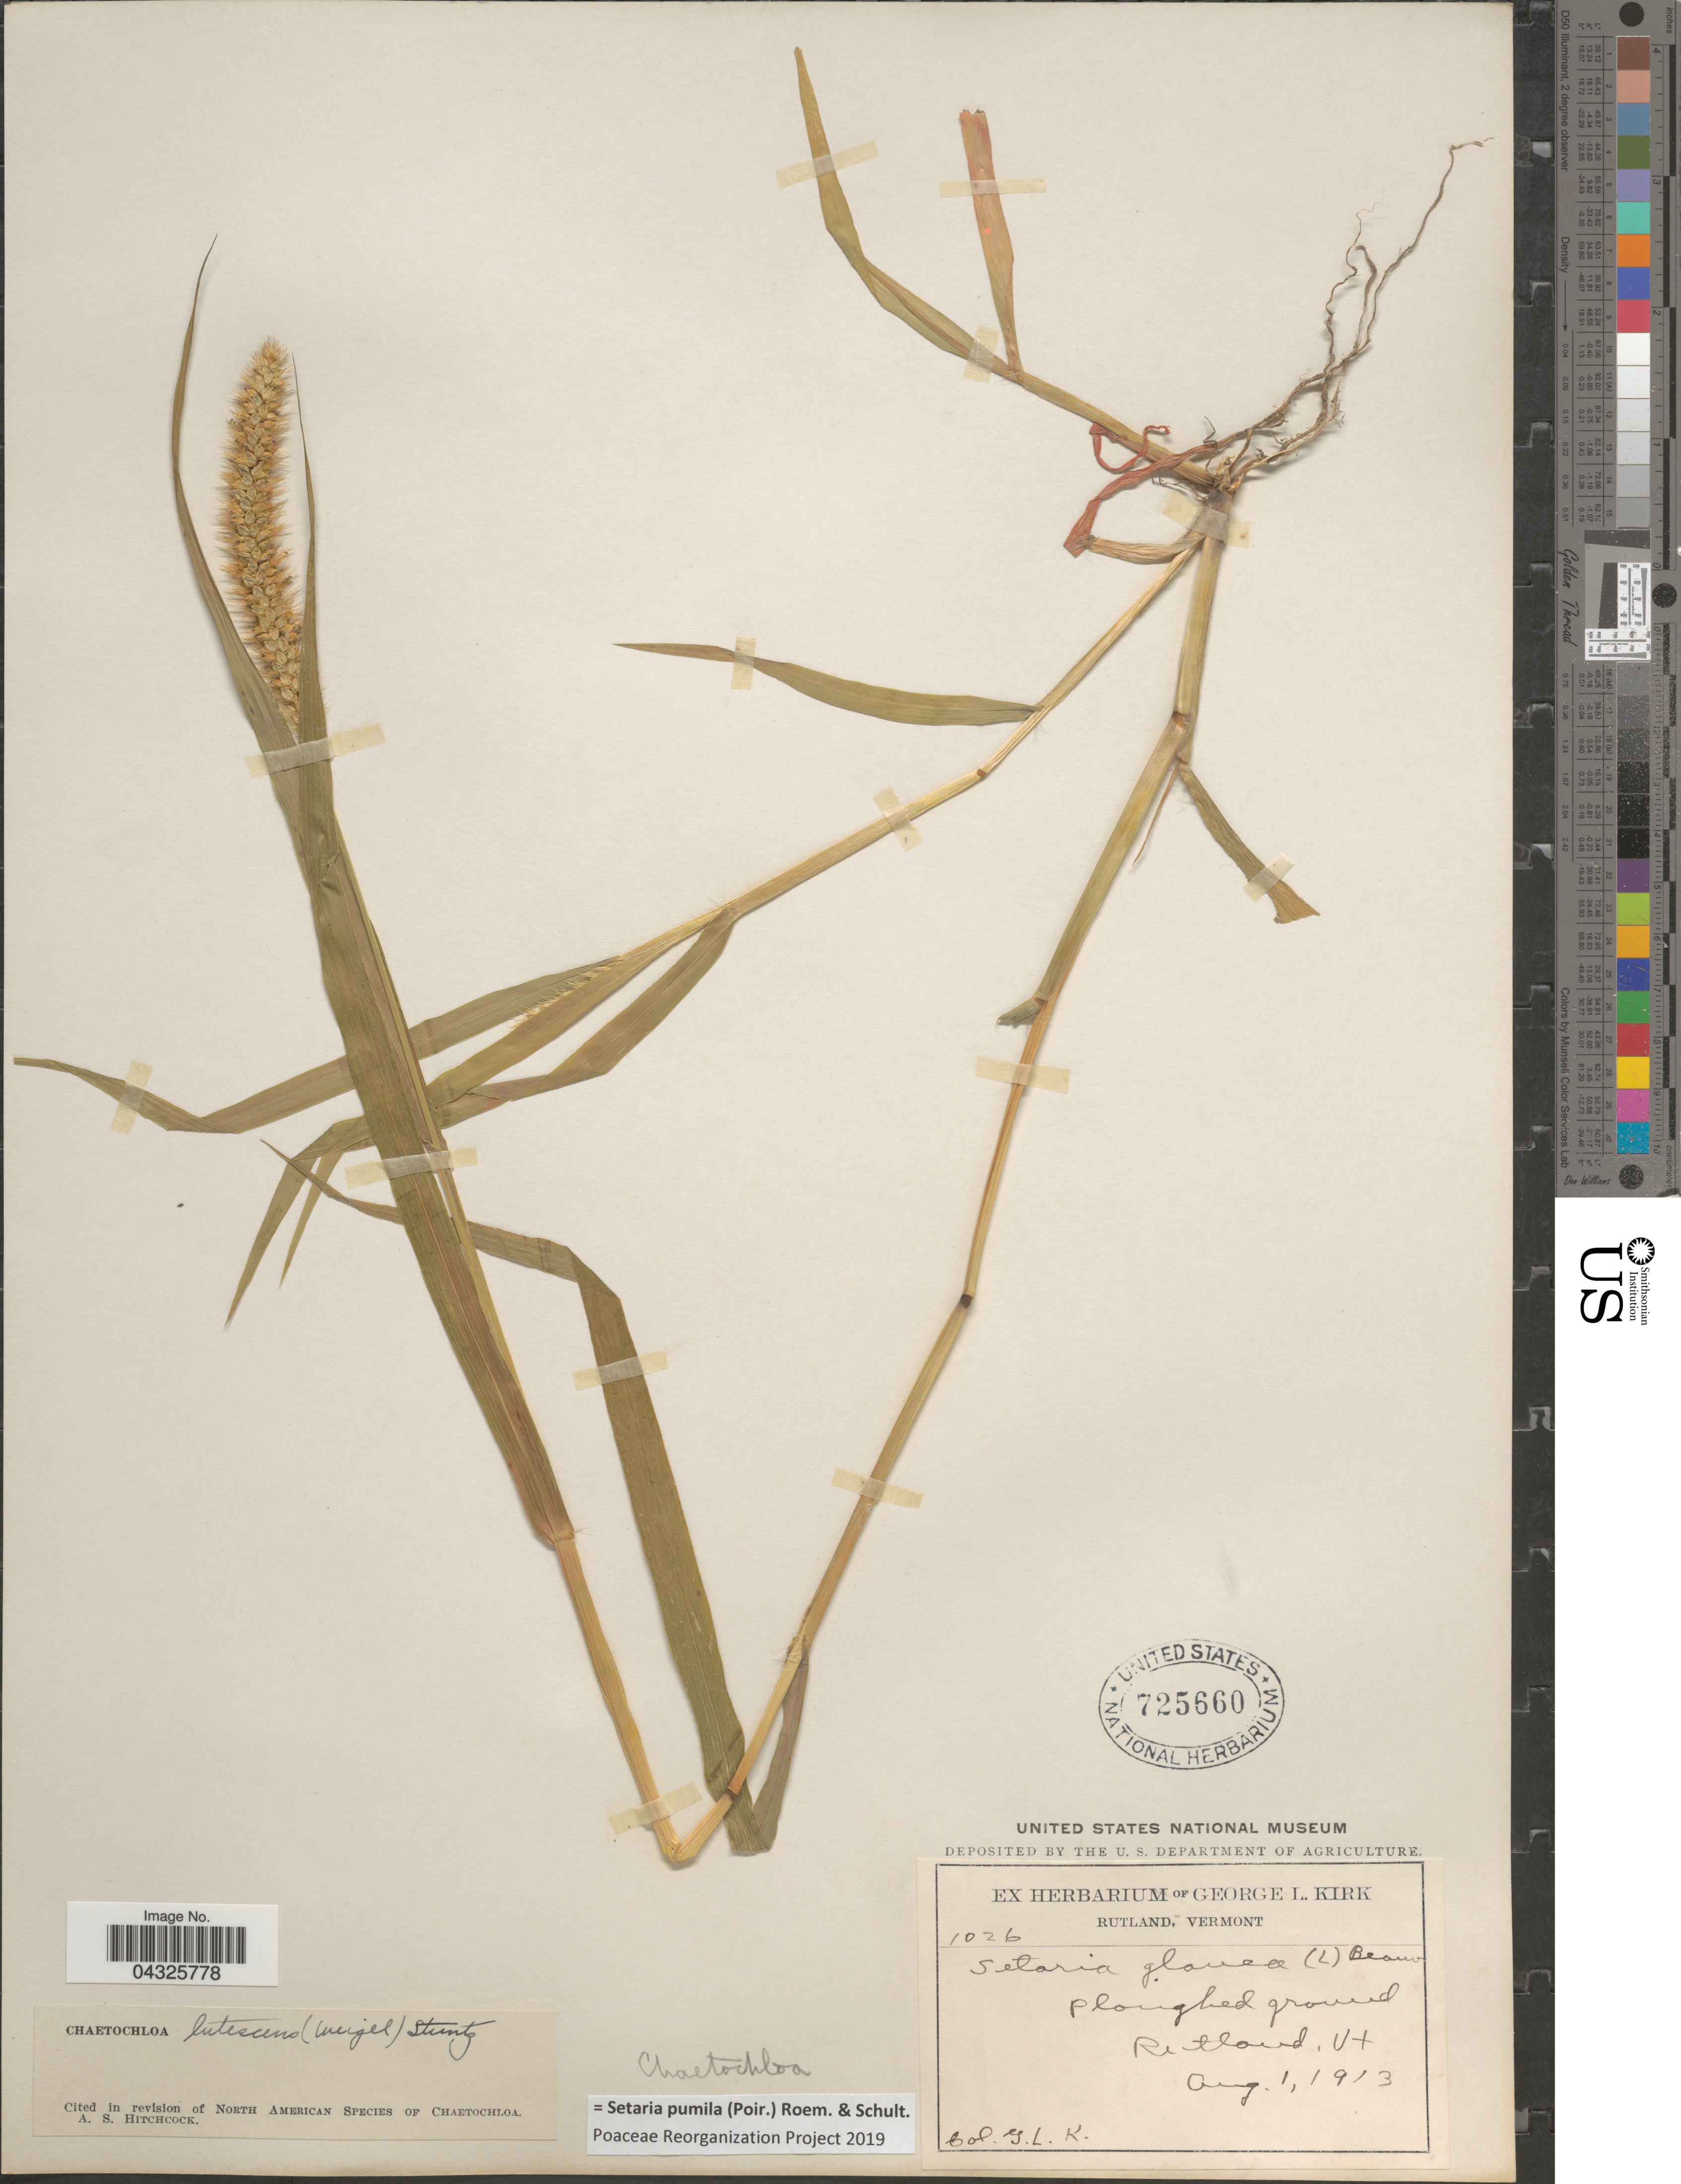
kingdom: Plantae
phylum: Tracheophyta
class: Liliopsida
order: Poales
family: Poaceae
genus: Setaria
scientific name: Setaria pumila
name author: (Poir.) Roem. & Schult.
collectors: G. Kirk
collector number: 1026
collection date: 1913-08-01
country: United States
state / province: Vermont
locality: Rutland.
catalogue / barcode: US 725660